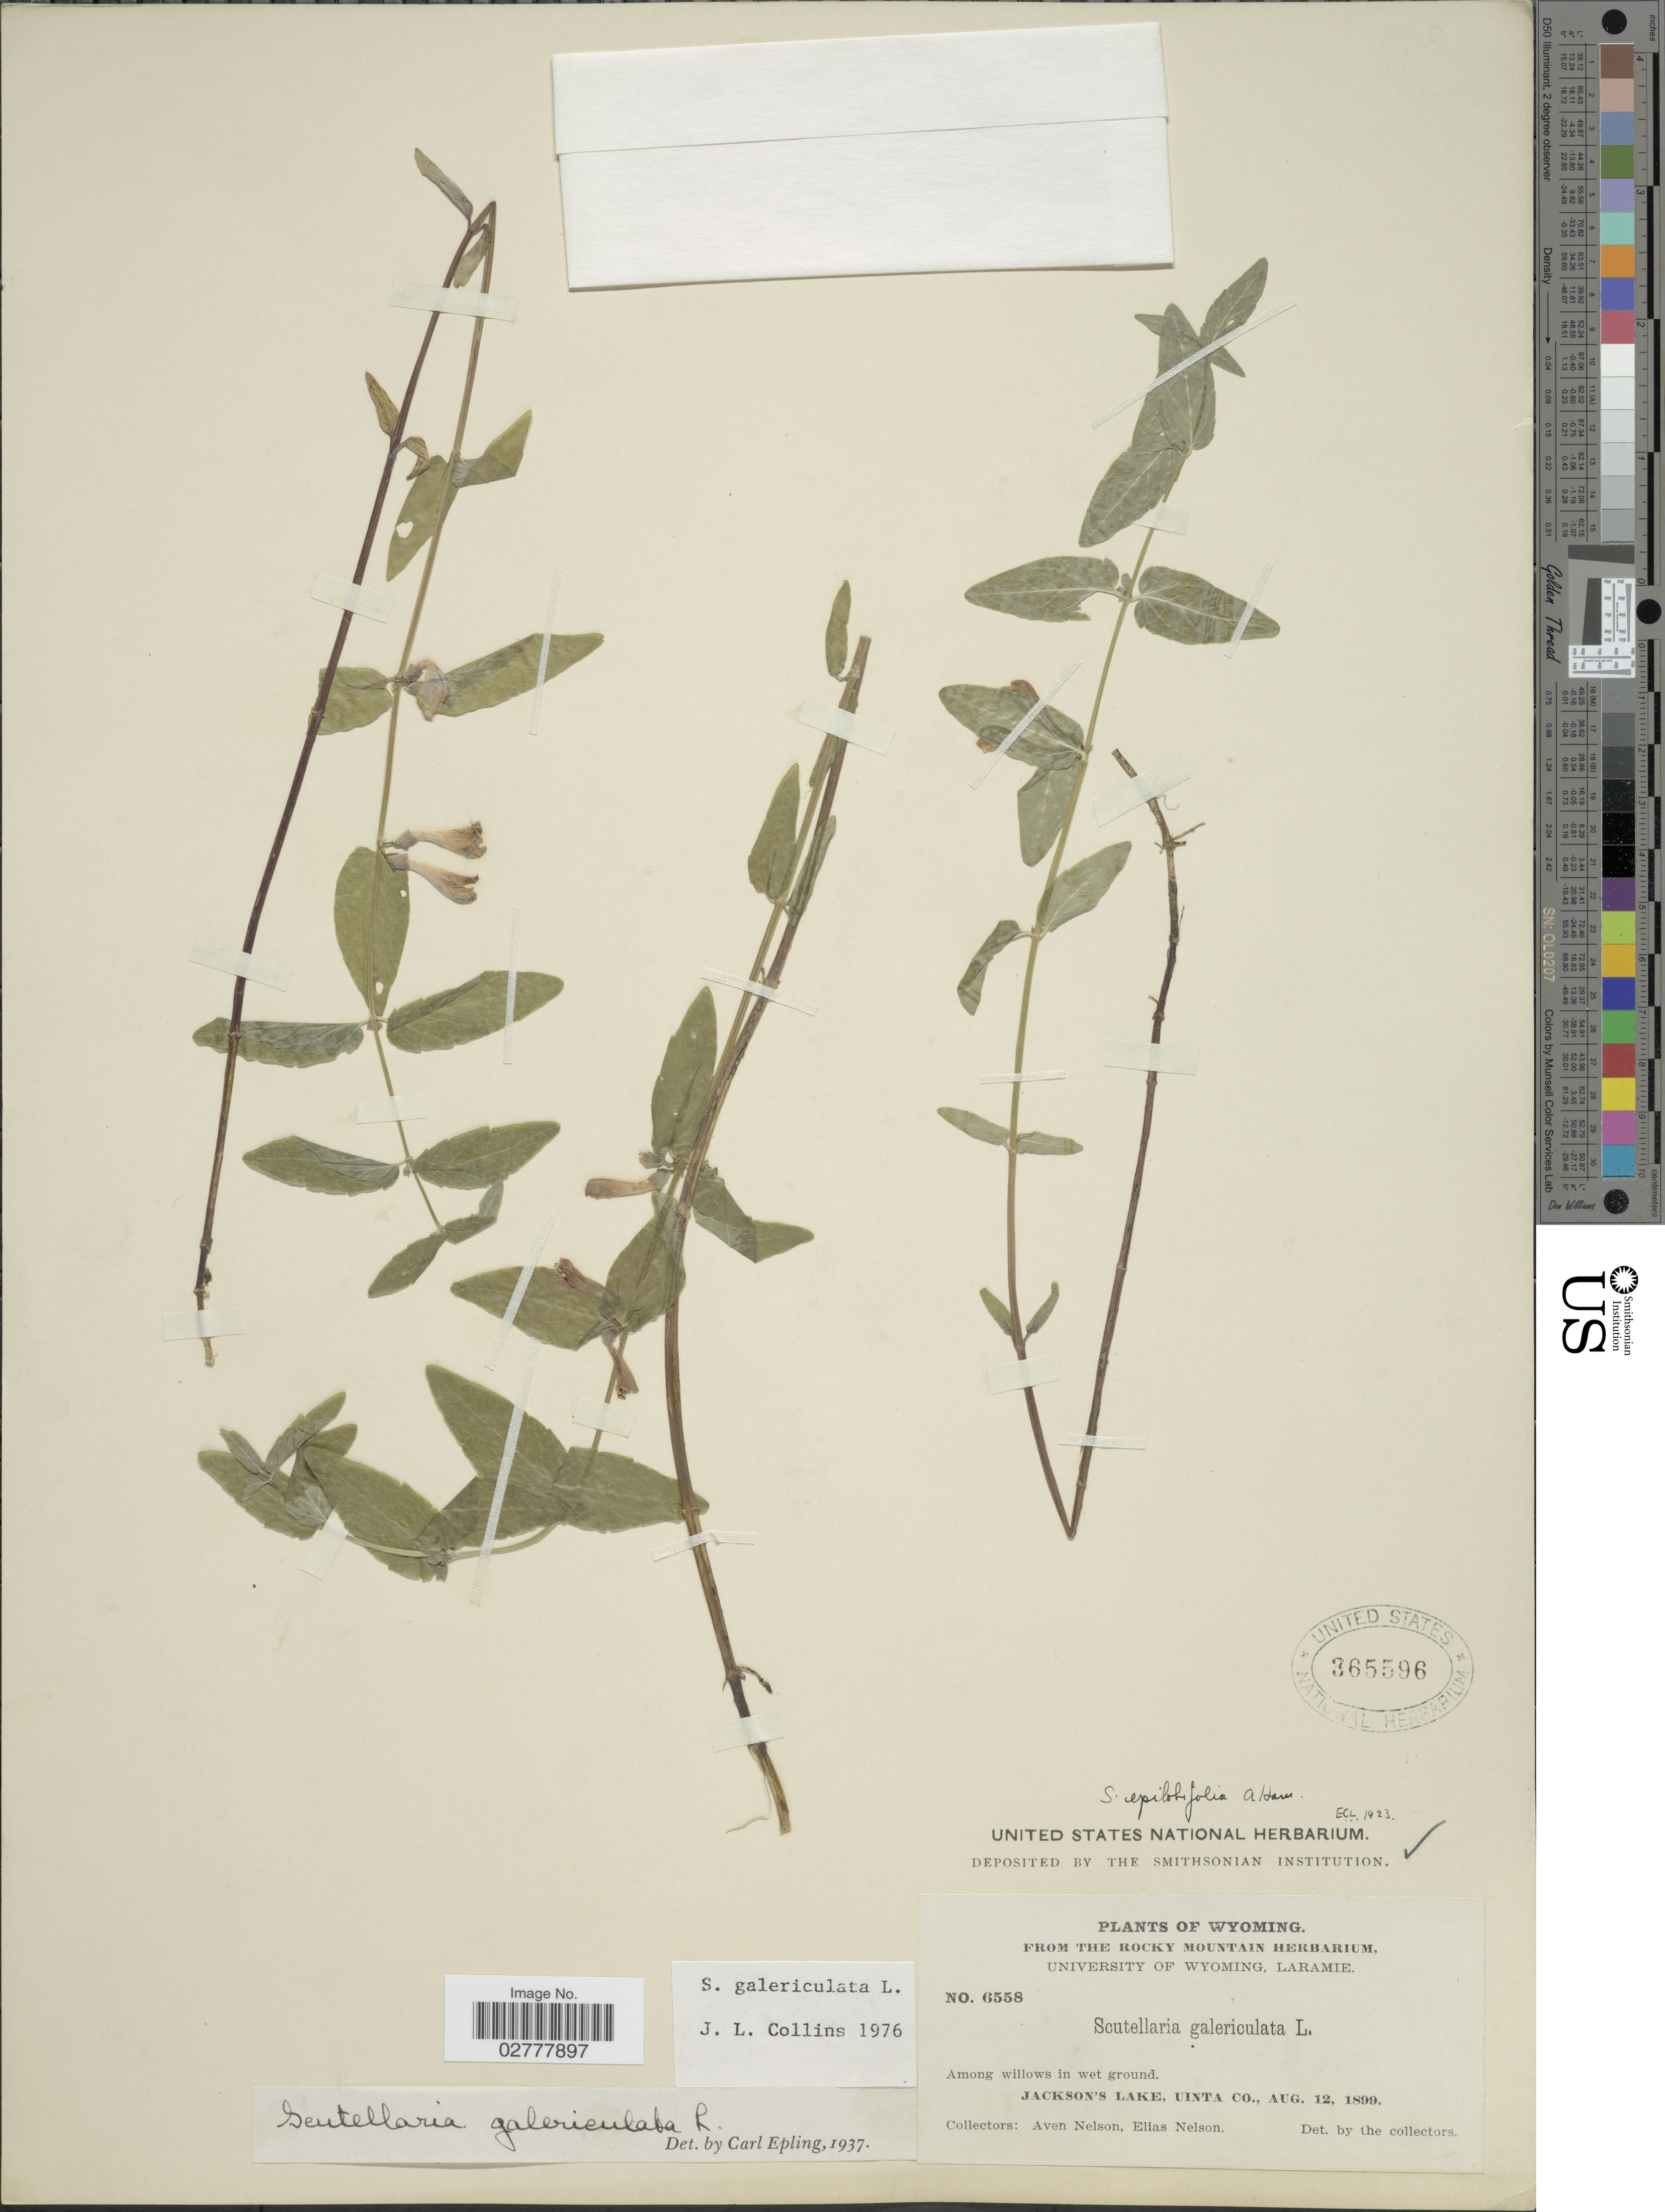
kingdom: Plantae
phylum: Tracheophyta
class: Magnoliopsida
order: Lamiales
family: Lamiaceae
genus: Scutellaria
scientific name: Scutellaria galericulata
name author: L.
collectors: A. Nelson & E. Nelson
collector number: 6558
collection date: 1899-08-12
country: United States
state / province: Wyoming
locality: Jackson's Lake, Uinta Co.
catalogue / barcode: US 365596